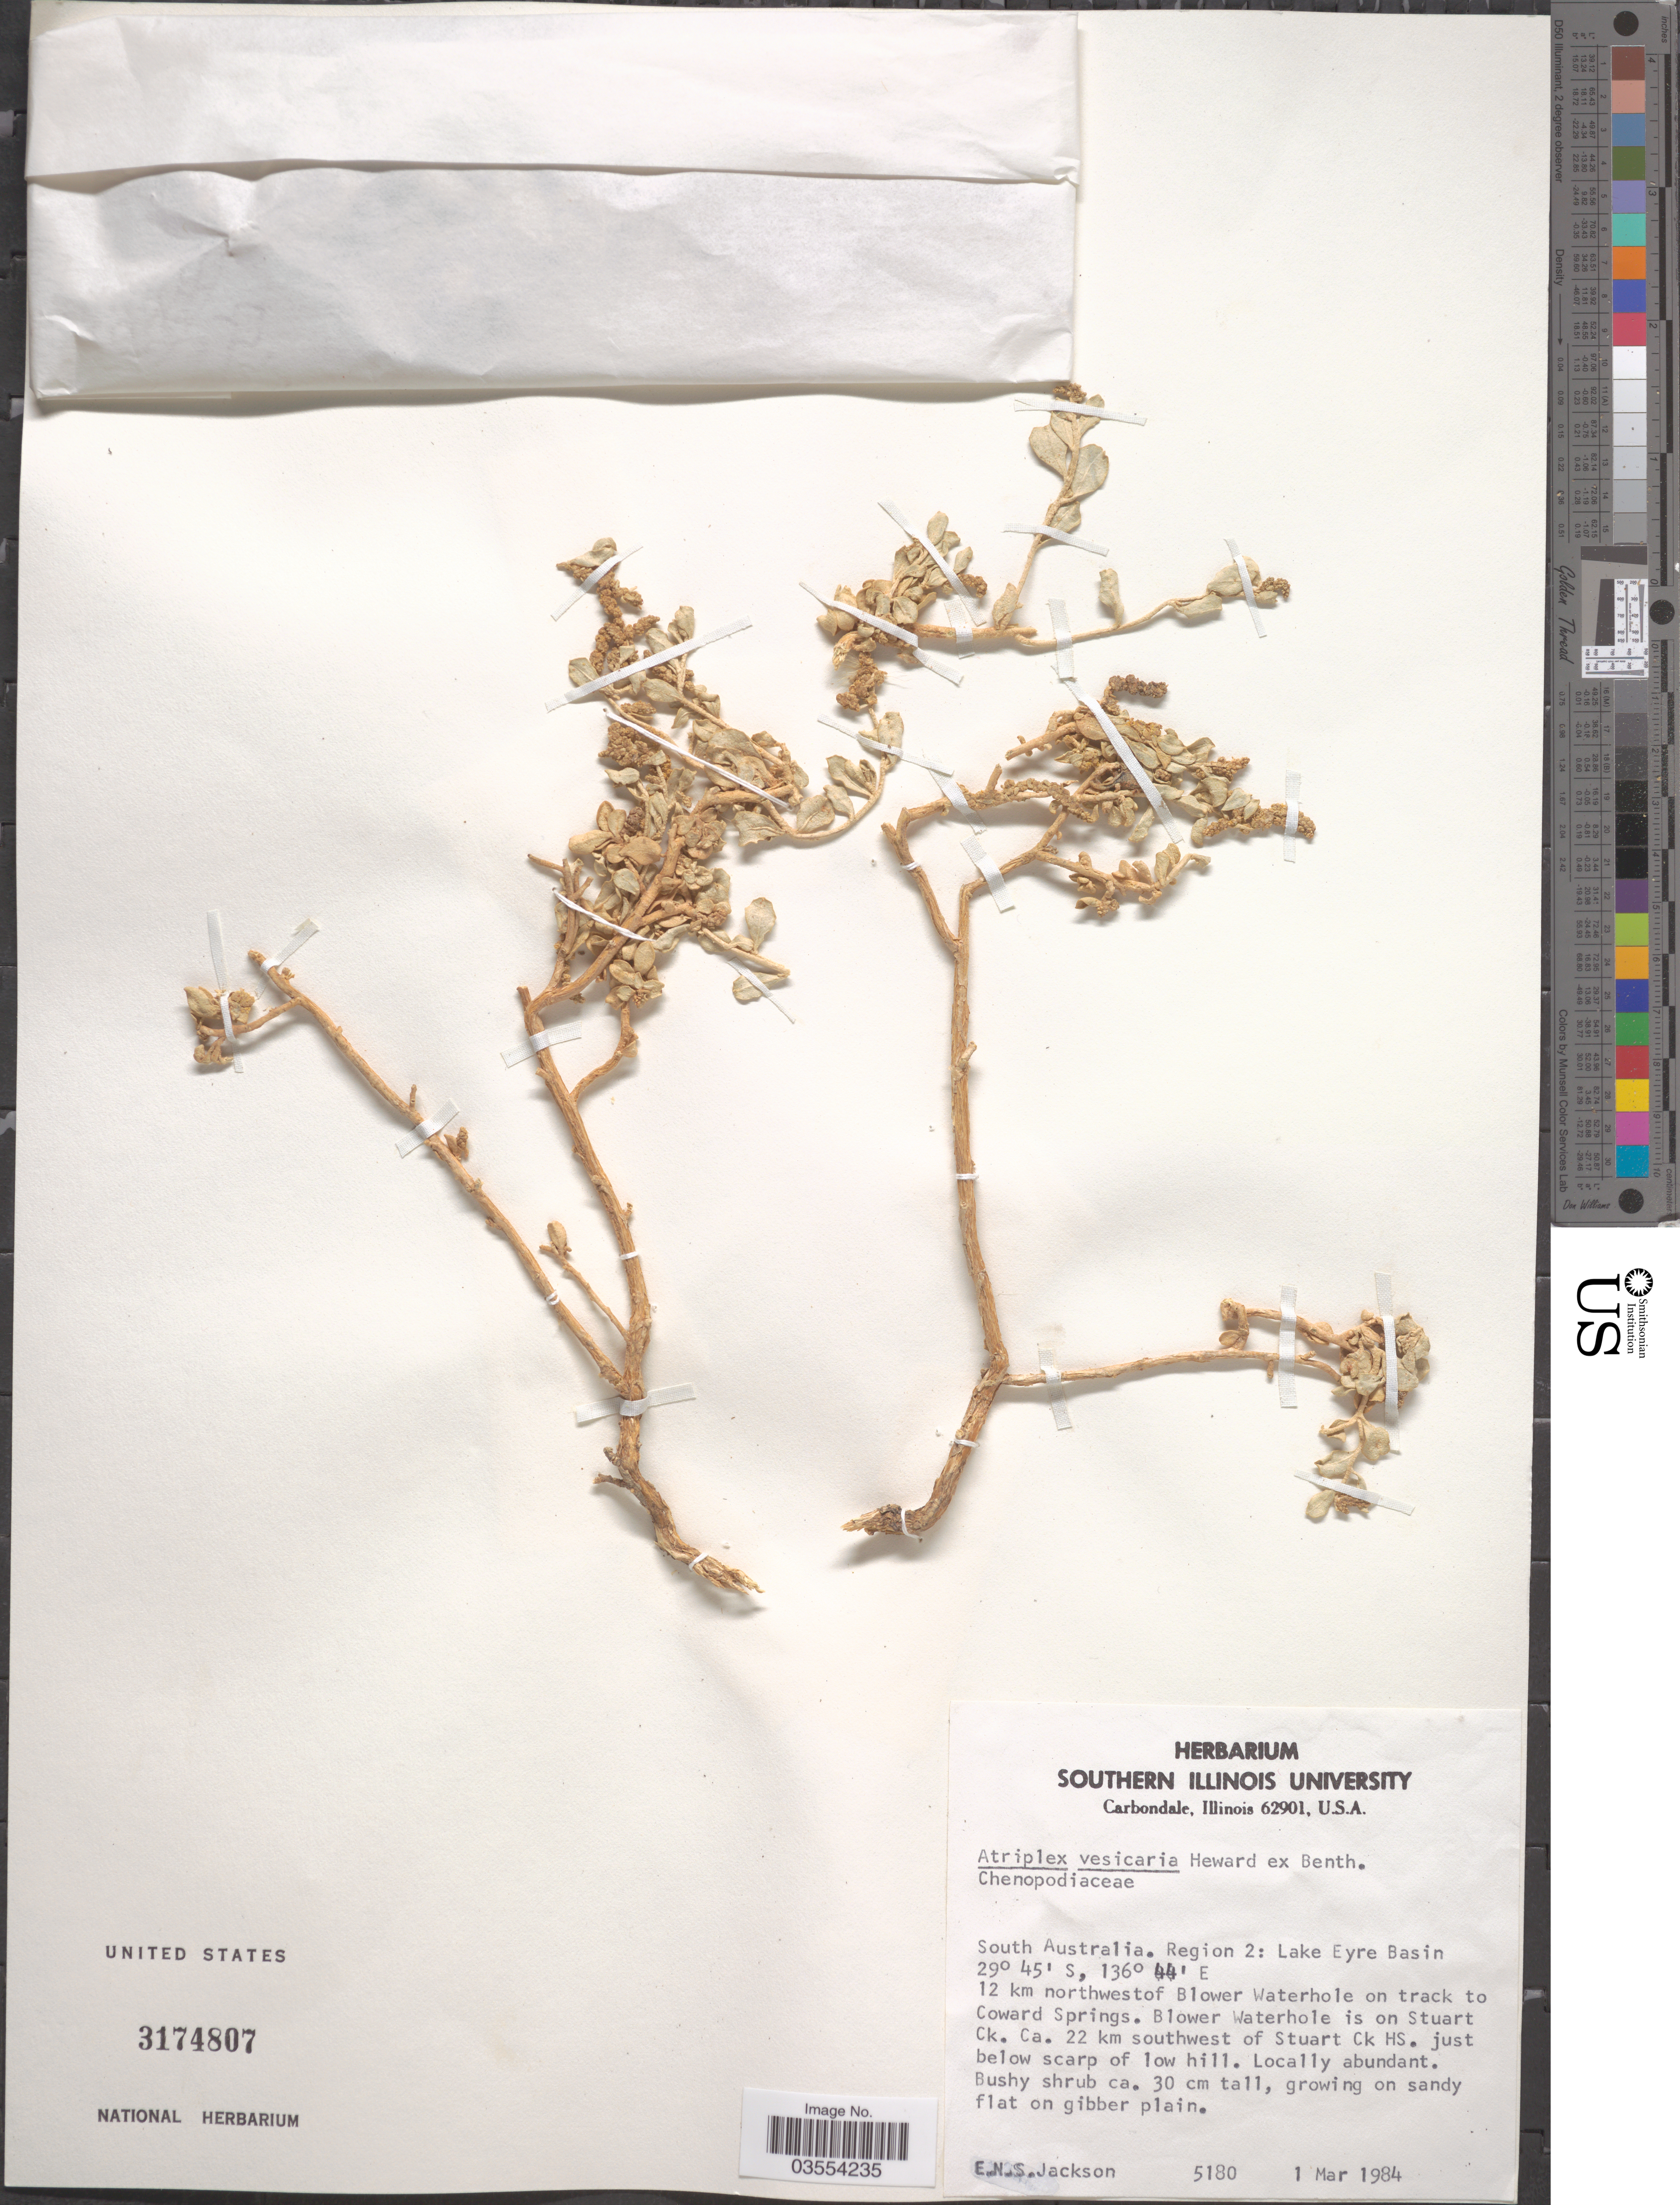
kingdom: Plantae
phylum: Tracheophyta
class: Magnoliopsida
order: Caryophyllales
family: Amaranthaceae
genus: Atriplex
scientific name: Atriplex vesicaria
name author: Heward ex Benth.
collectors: E. Jackson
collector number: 5180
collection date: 1984-03-01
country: Australia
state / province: South Australia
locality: Region 2: Lake Eyre Basin. 12 km northwestof Blower Waterhole on track to Coward Springs. Blower Waterhole is on Stuart Ck. Ca. 22 km southwest of Stuart Ck HS. just below scarp of low hill.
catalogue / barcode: US 3174807